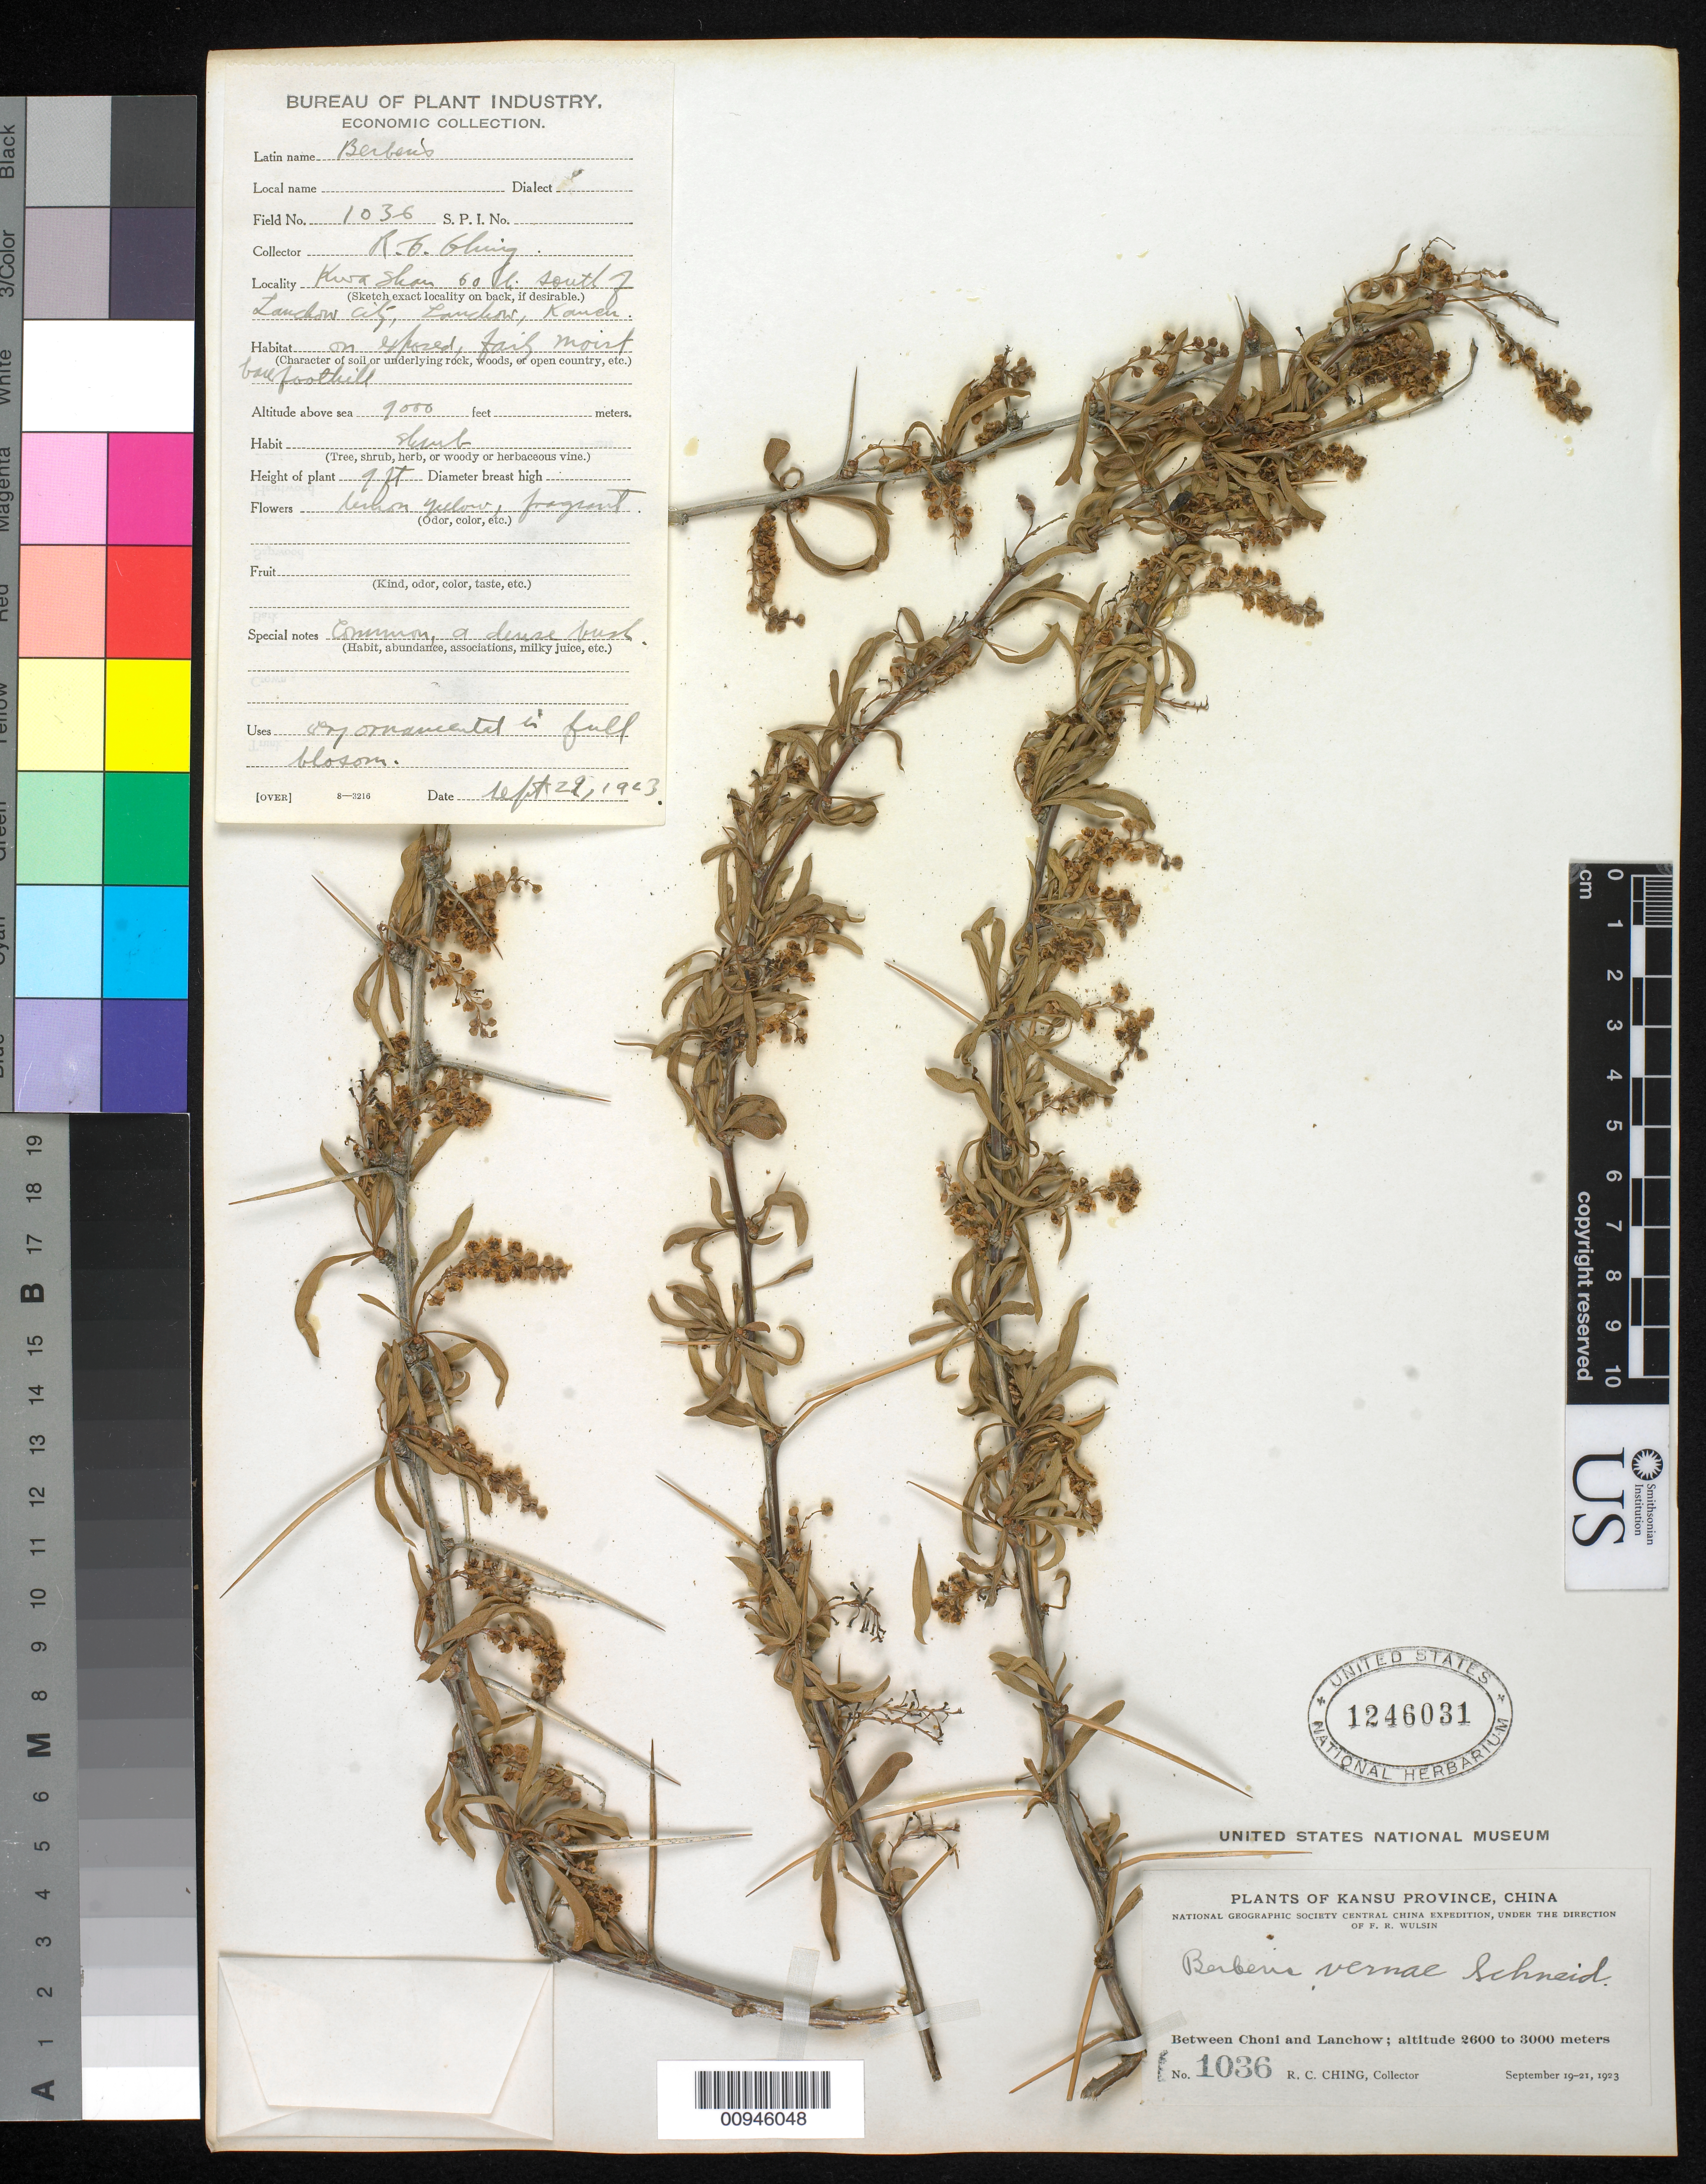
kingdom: Plantae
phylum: Tracheophyta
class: Magnoliopsida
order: Ranunculales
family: Berberidaceae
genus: Berberis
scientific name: Berberis vernae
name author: C.K. Schneid.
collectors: R. C. Ching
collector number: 1036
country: China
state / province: Gansu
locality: Between Choni and Lanchow, Kwa Shan, S of Lanchow City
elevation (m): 2134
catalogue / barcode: US 1246031